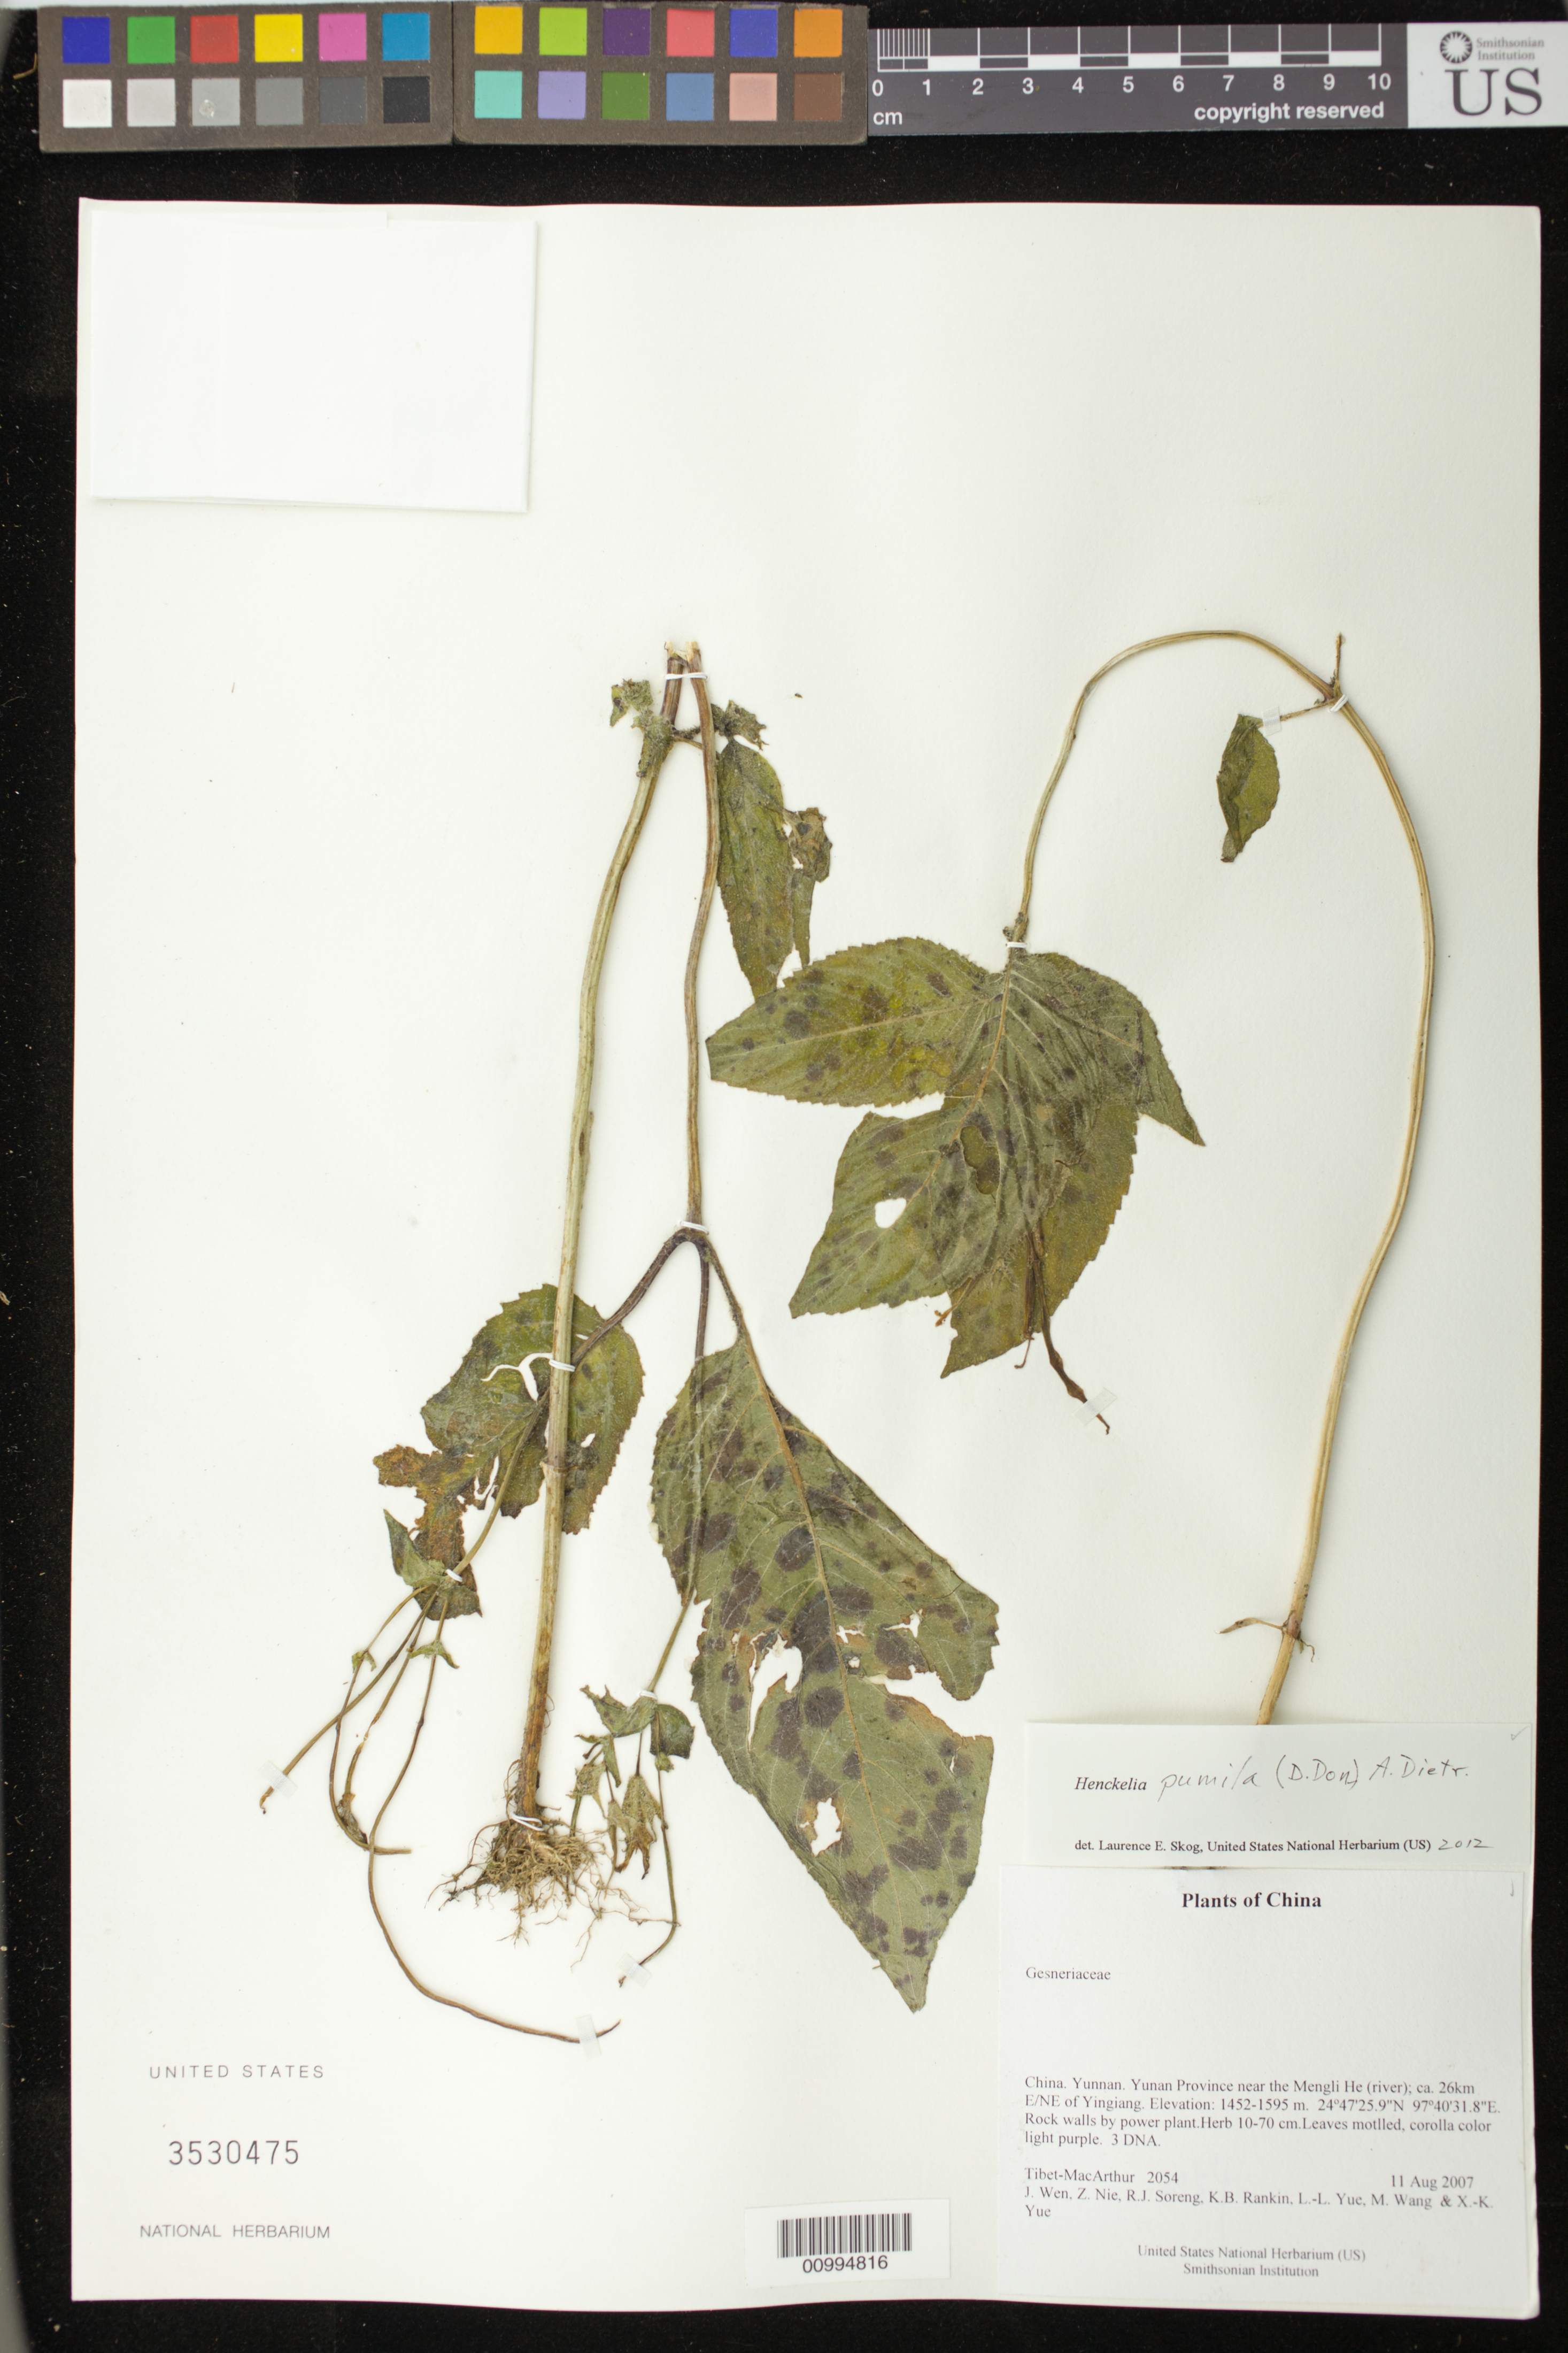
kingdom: Plantae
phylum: Tracheophyta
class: Magnoliopsida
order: Lamiales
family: Gesneriaceae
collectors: Tibet-MacArthur, J. Wen, Z. Nie, R. J. Soreng, K. Rankin, L. Yue, M. Wang & X. Yue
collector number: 2054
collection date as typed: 11 Aug 2007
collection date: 2007-08-11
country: China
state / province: Yunnan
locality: Yunan Province near the Mengli He (river); ca. 26km E/NE of Yingiang.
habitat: Rock walls by power plant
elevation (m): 1452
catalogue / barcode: US 3530475